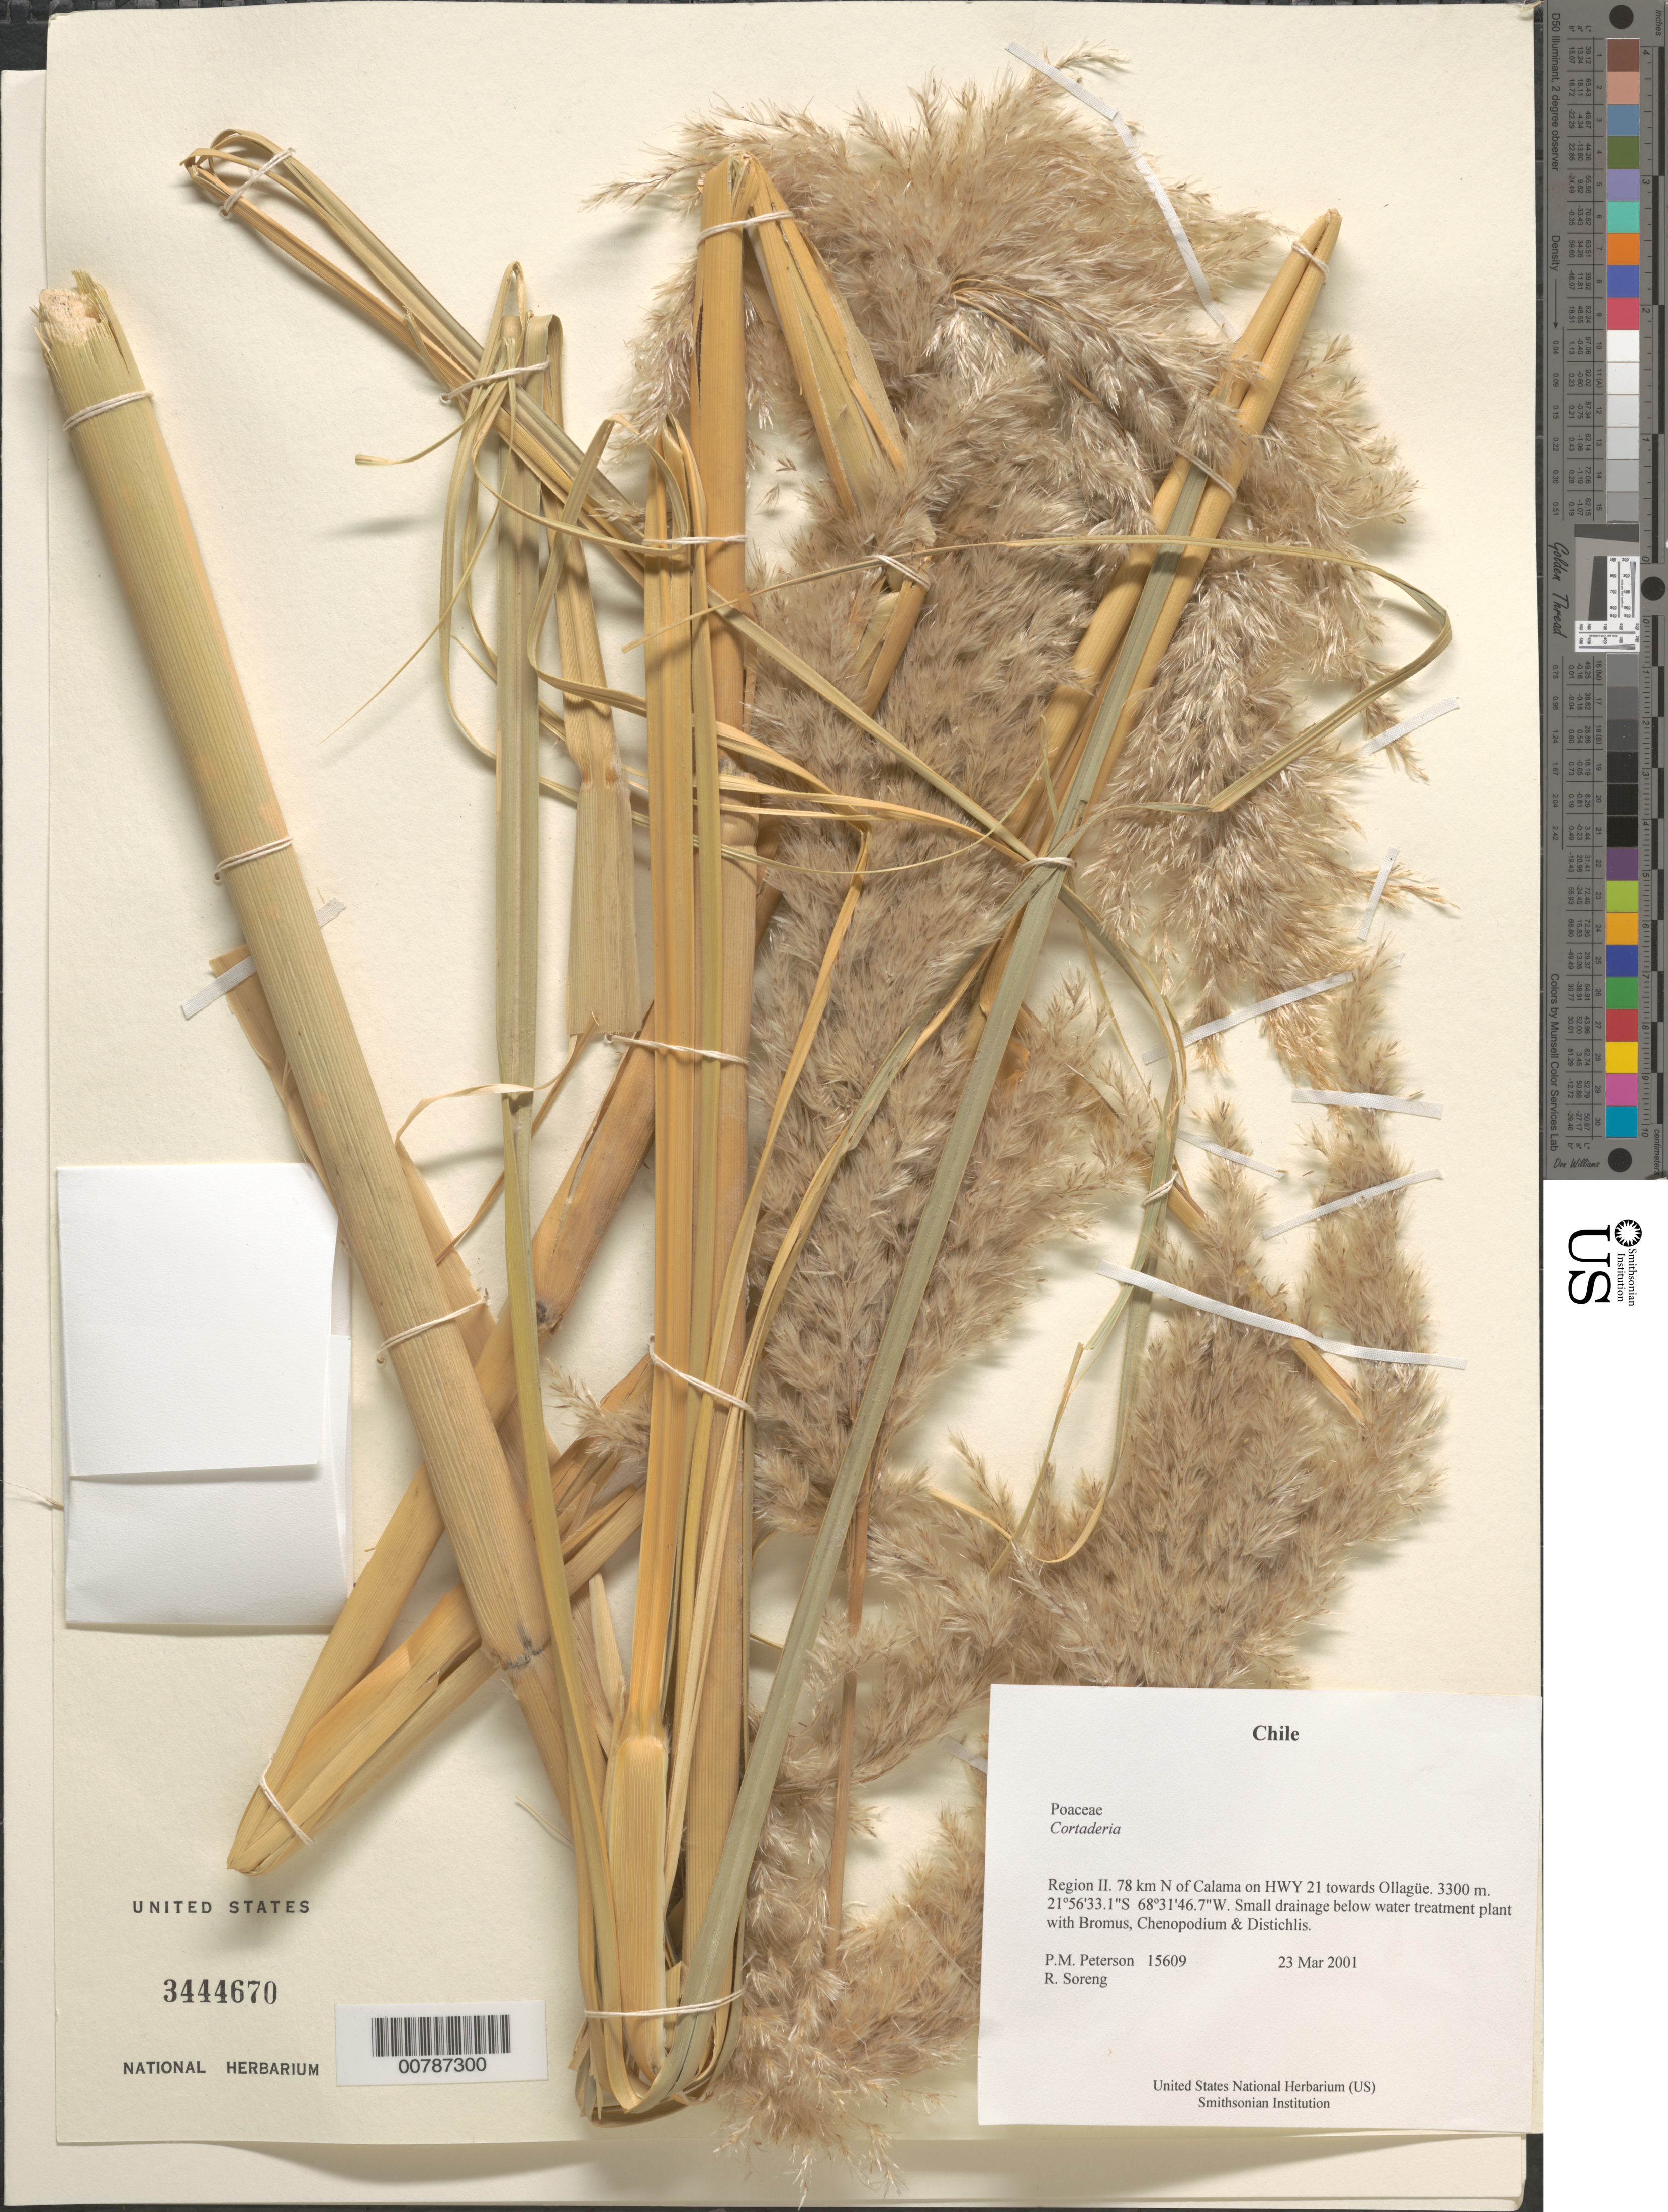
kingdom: Plantae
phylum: Tracheophyta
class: Liliopsida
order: Poales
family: Poaceae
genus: Cortaderia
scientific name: Cortaderia speciosa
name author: (Nees) Stapf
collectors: P. M. Peterson & R. J. Soreng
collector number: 15609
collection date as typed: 23 Mar 2001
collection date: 2001-03-23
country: Chile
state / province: Antofagasta (II)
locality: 78 km N of Calama on HWY 21 towards Ollagüe.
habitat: Small drainage below water treatment plant with Bromus, Chenopodium & Distichlis.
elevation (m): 3300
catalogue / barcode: US 3444670